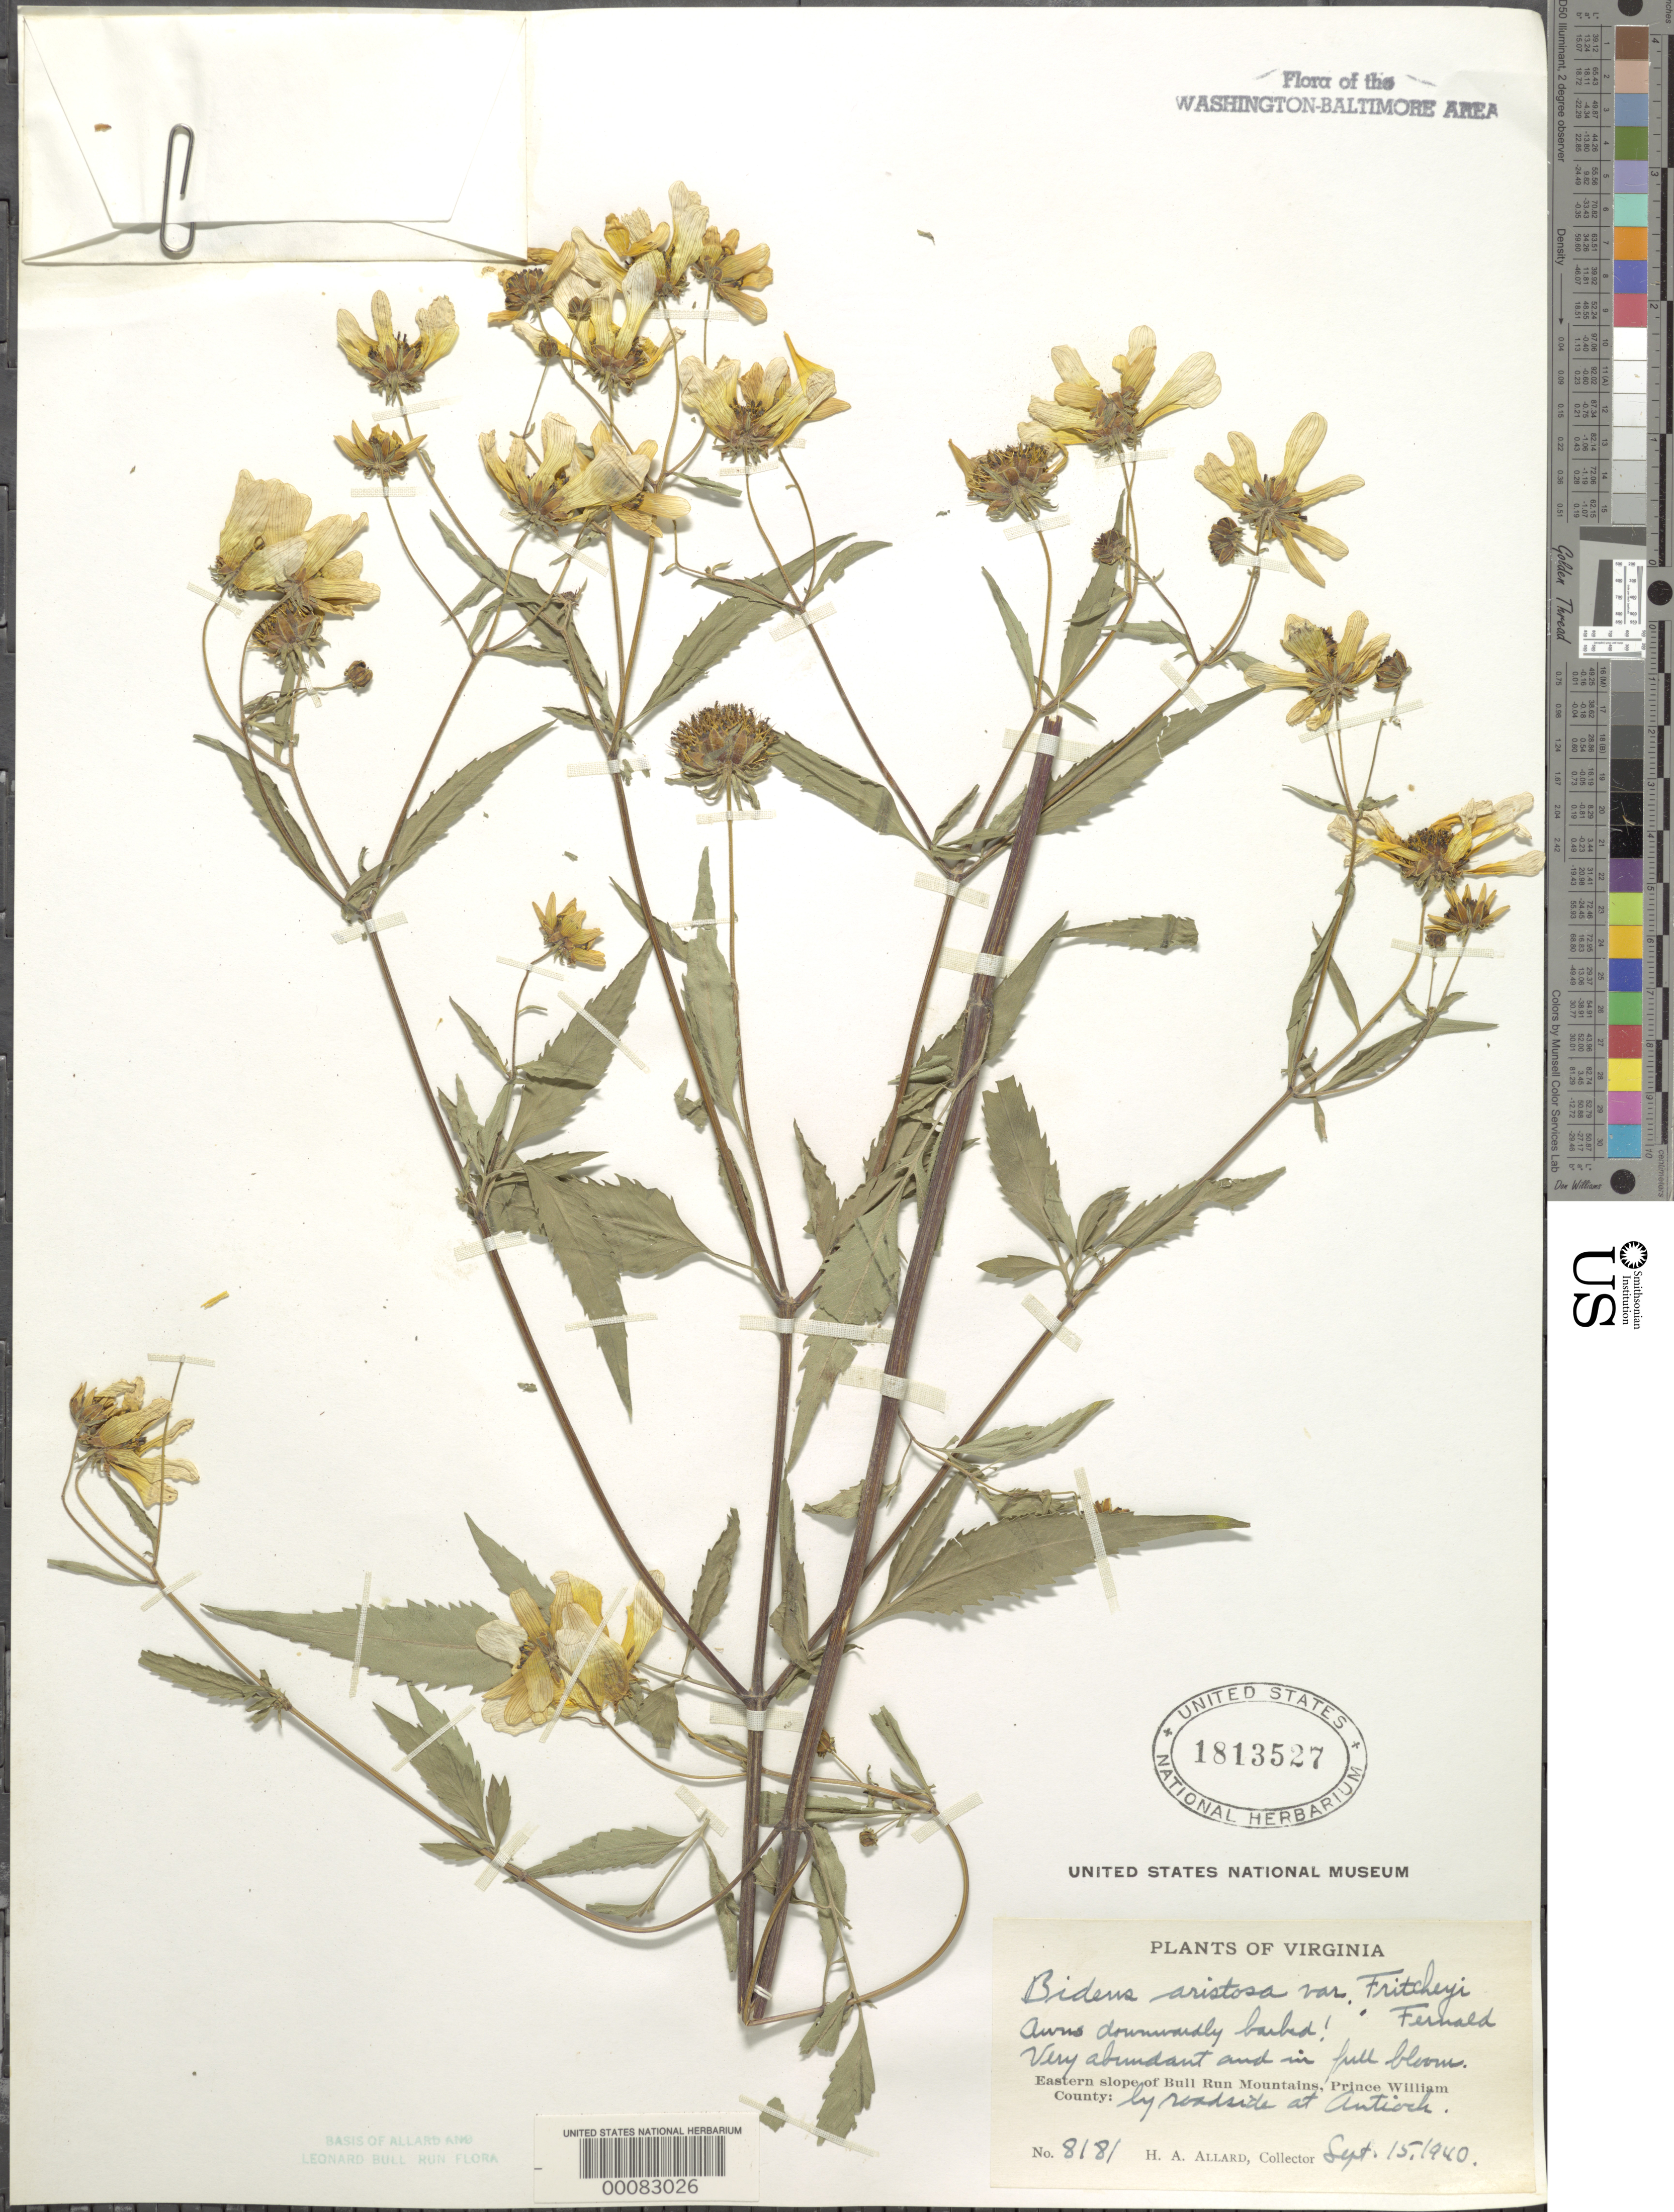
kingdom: Plantae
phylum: Tracheophyta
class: Magnoliopsida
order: Asterales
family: Asteraceae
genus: Bidens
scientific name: Bidens aristosa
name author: (Michx.) Britton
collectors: H. A. Allard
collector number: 8181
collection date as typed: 15 Sep 1940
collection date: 1940-09-15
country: United States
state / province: Virginia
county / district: Prince William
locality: Antioch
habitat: Roadside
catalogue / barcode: US 1813527